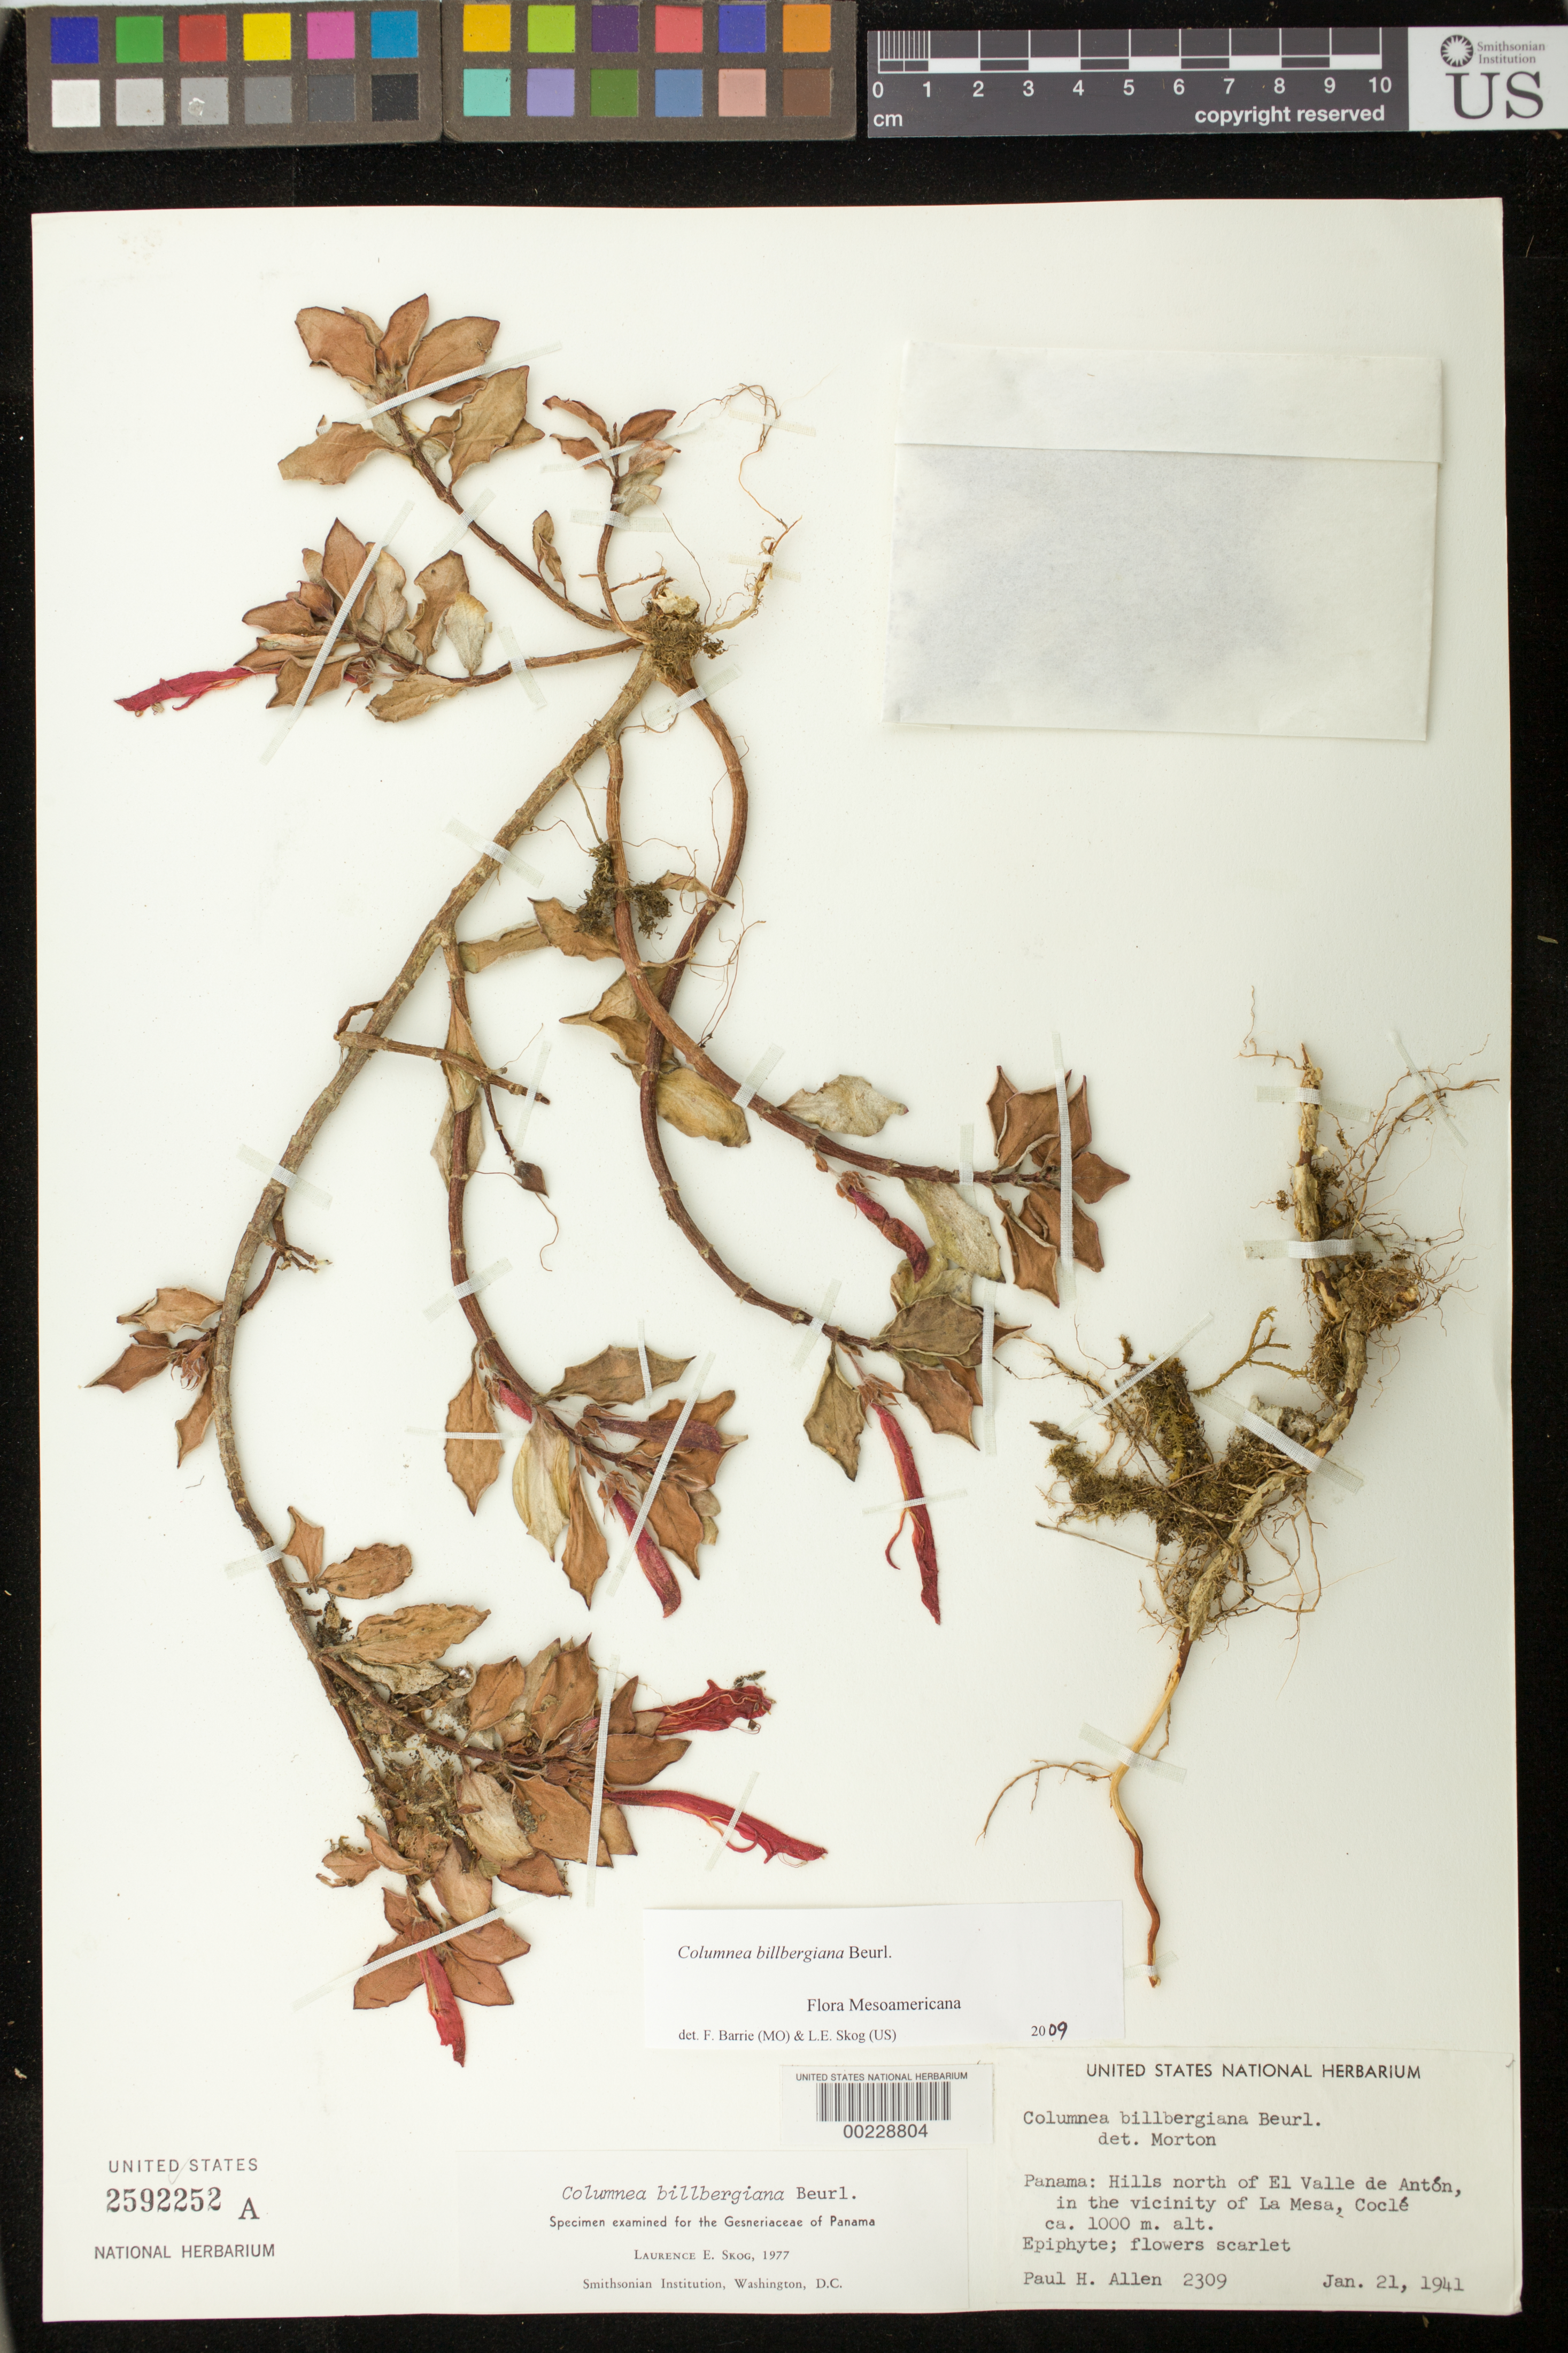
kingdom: Plantae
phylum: Tracheophyta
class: Magnoliopsida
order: Lamiales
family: Gesneriaceae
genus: Columnea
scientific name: Columnea billbergiana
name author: Beurl.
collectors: P. H. Allen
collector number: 2309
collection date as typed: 21 Jan 1941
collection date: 1941-01-21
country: Panama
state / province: Panamá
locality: Hills N of El Valle de Anton, in the vicinity of La Mesa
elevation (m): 1000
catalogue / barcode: US 2592252A